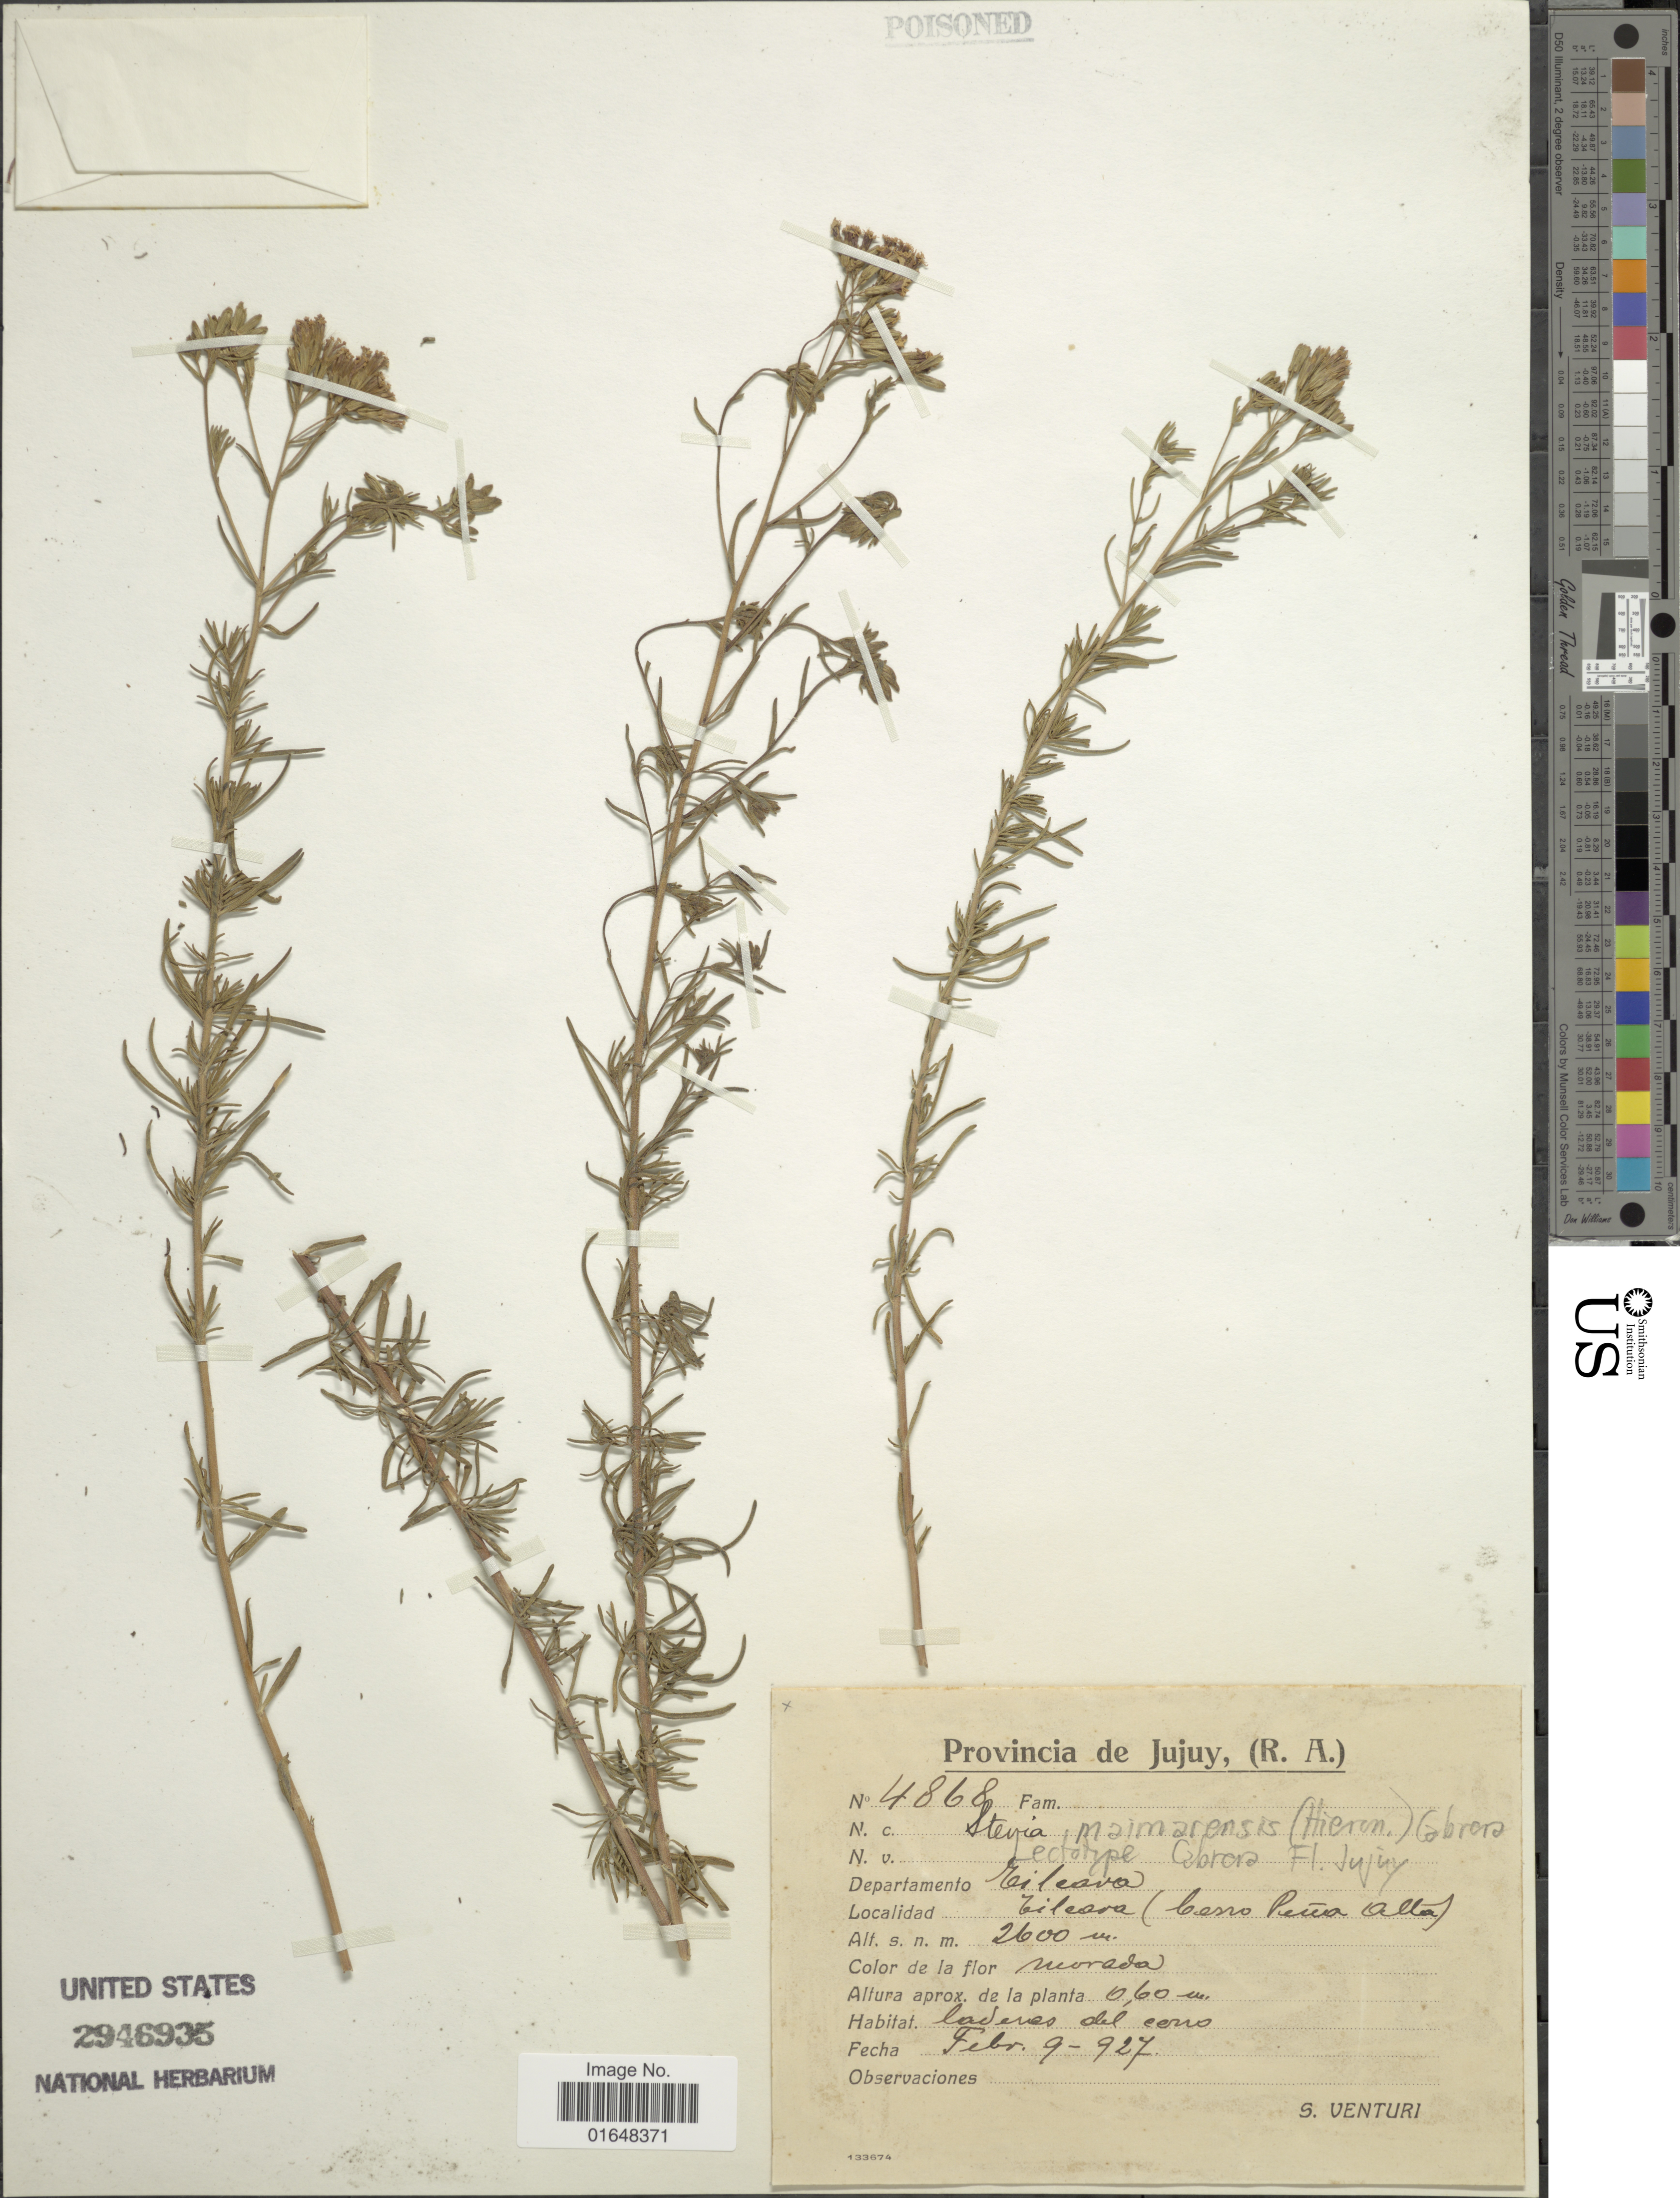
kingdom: Plantae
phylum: Tracheophyta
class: Magnoliopsida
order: Asterales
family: Asteraceae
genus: Stevia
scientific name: Stevia maimarensis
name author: (Hieron.) Cabrera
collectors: S. Venturi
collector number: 4868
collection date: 1927-02-09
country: Argentina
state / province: Jujuy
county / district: Tilcara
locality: Tilcara (Cerro Peña Alta).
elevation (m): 2600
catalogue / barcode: US 2946935